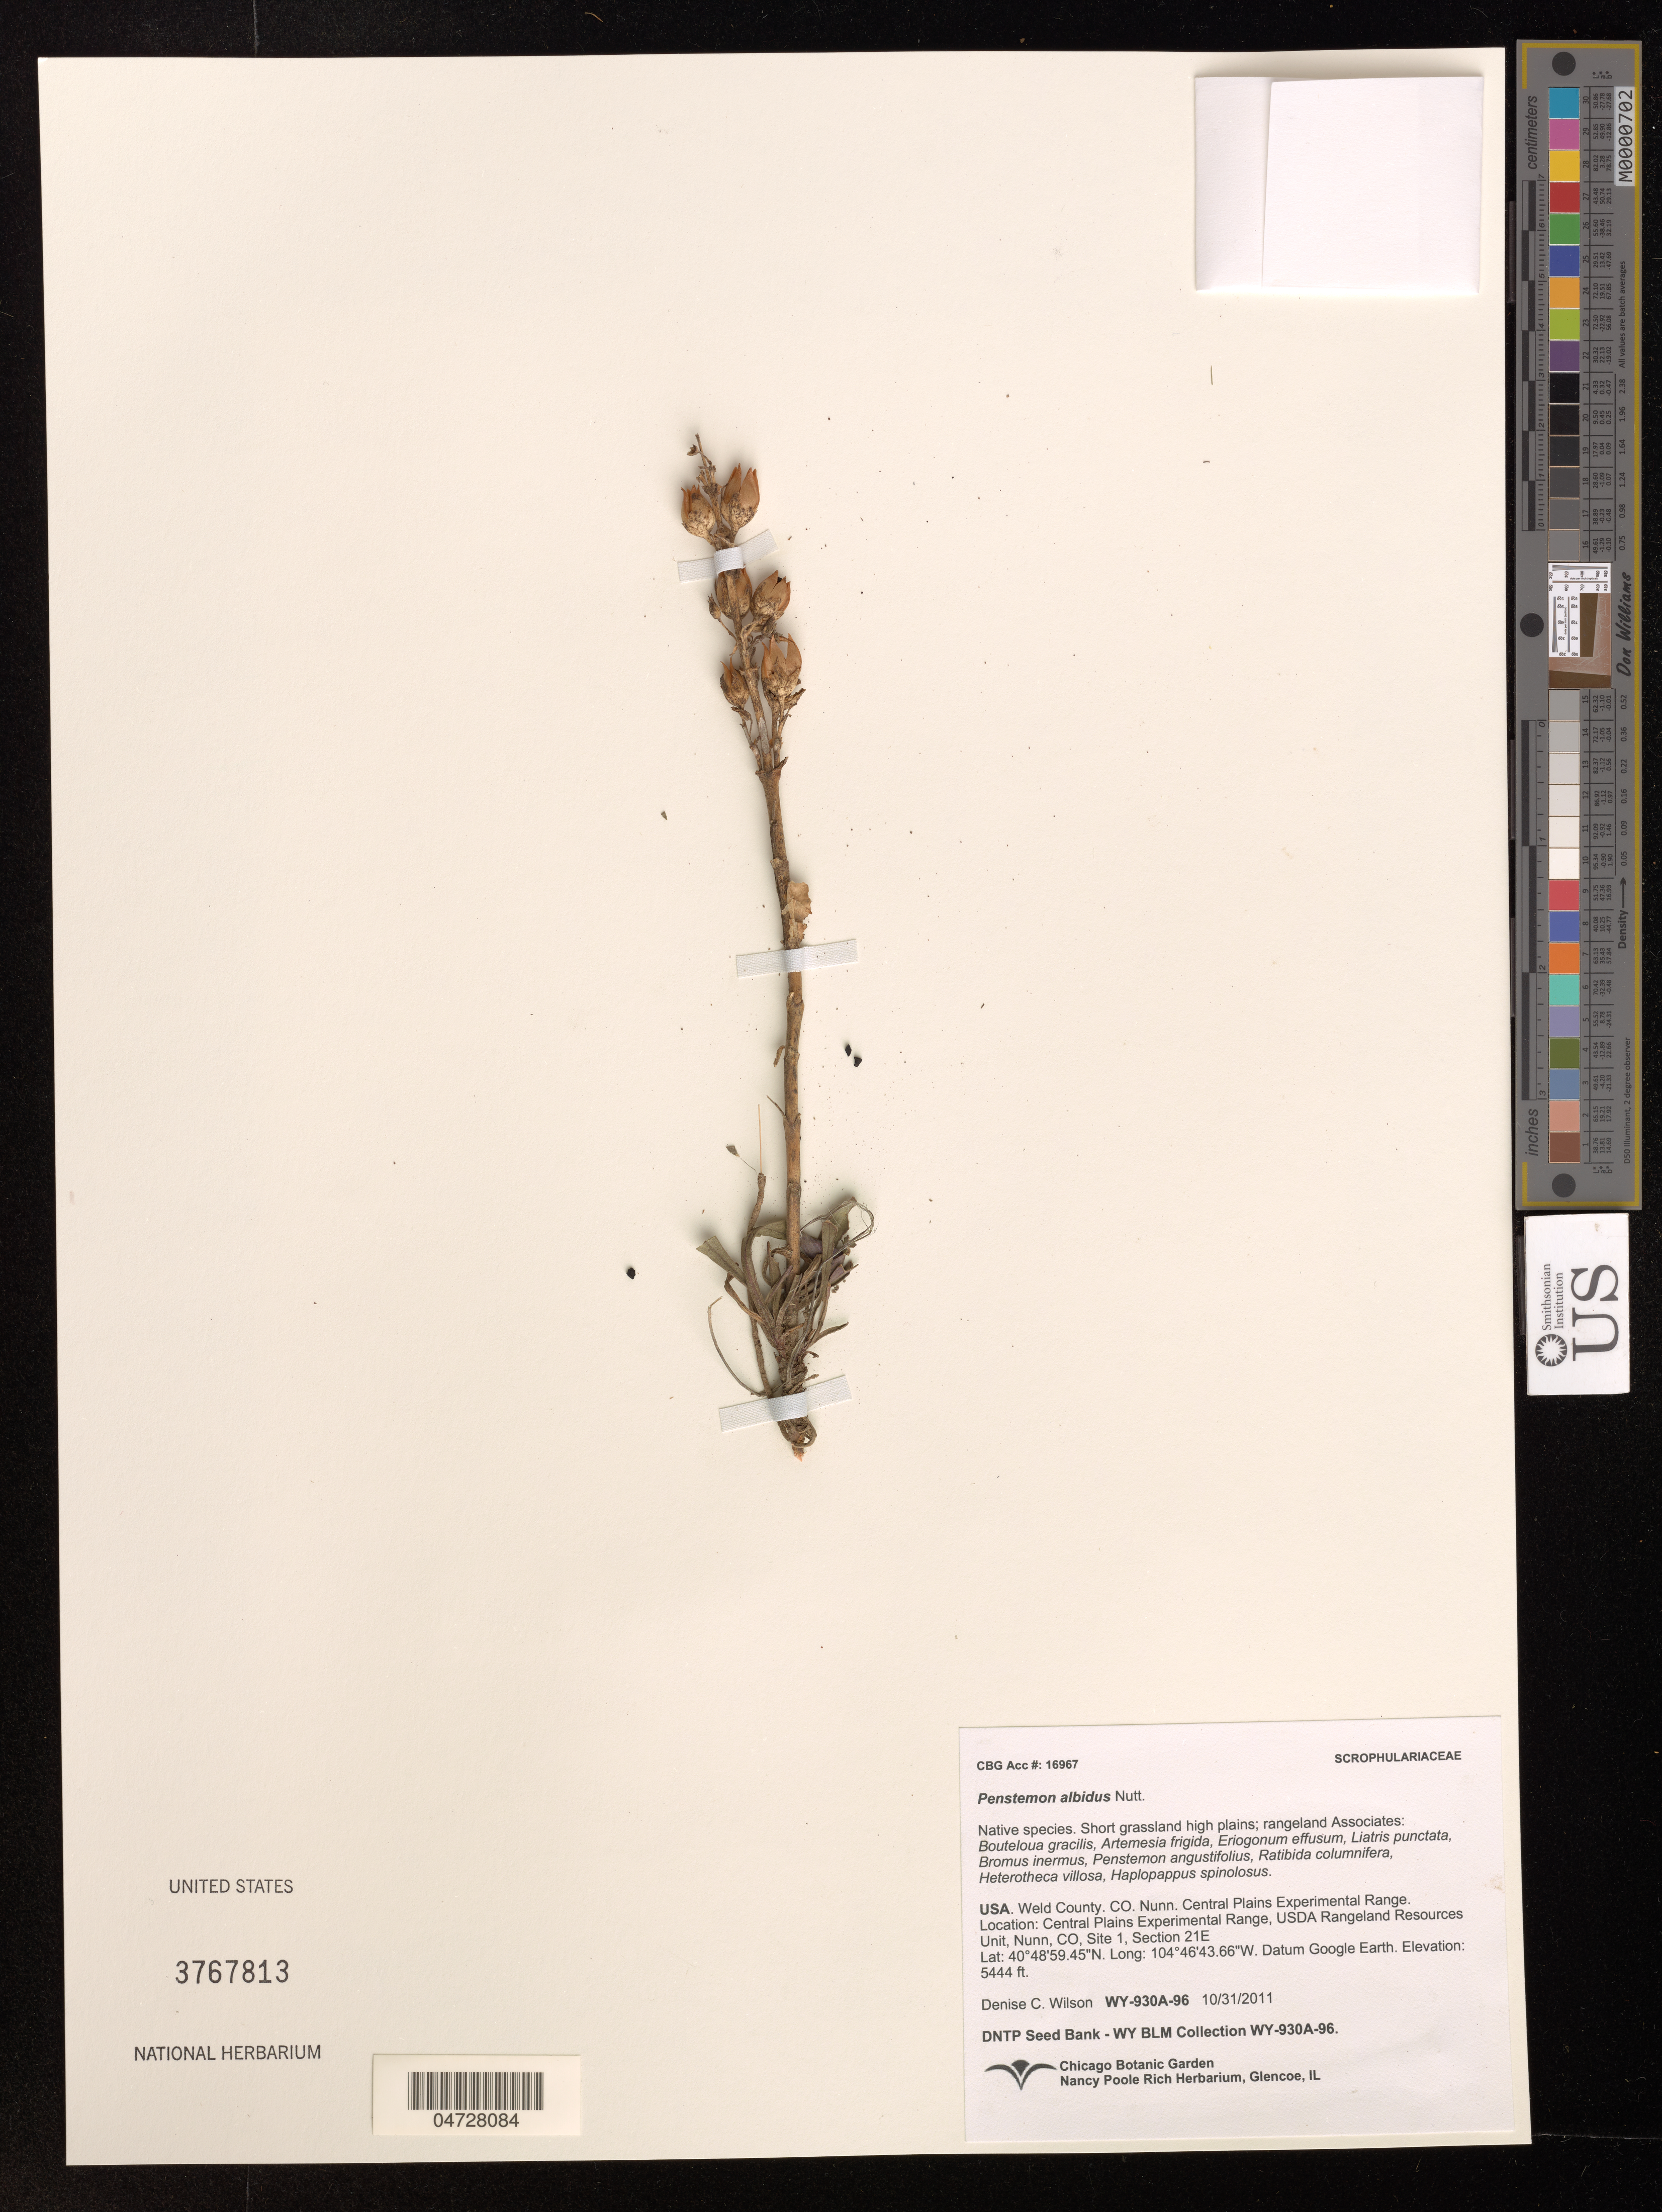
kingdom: Plantae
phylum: Tracheophyta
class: Magnoliopsida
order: Lamiales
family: Plantaginaceae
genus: Penstemon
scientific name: Penstemon albidus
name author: Nutt.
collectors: D. Wilson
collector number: WY-930A-96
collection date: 2011-10-31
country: United States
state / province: Colorado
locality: Weld County. Nunn. Central Plains Experimental Range, USDA Rangeland Resources Unit, Site 1, Section 21E.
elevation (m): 1659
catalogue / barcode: US 3767813